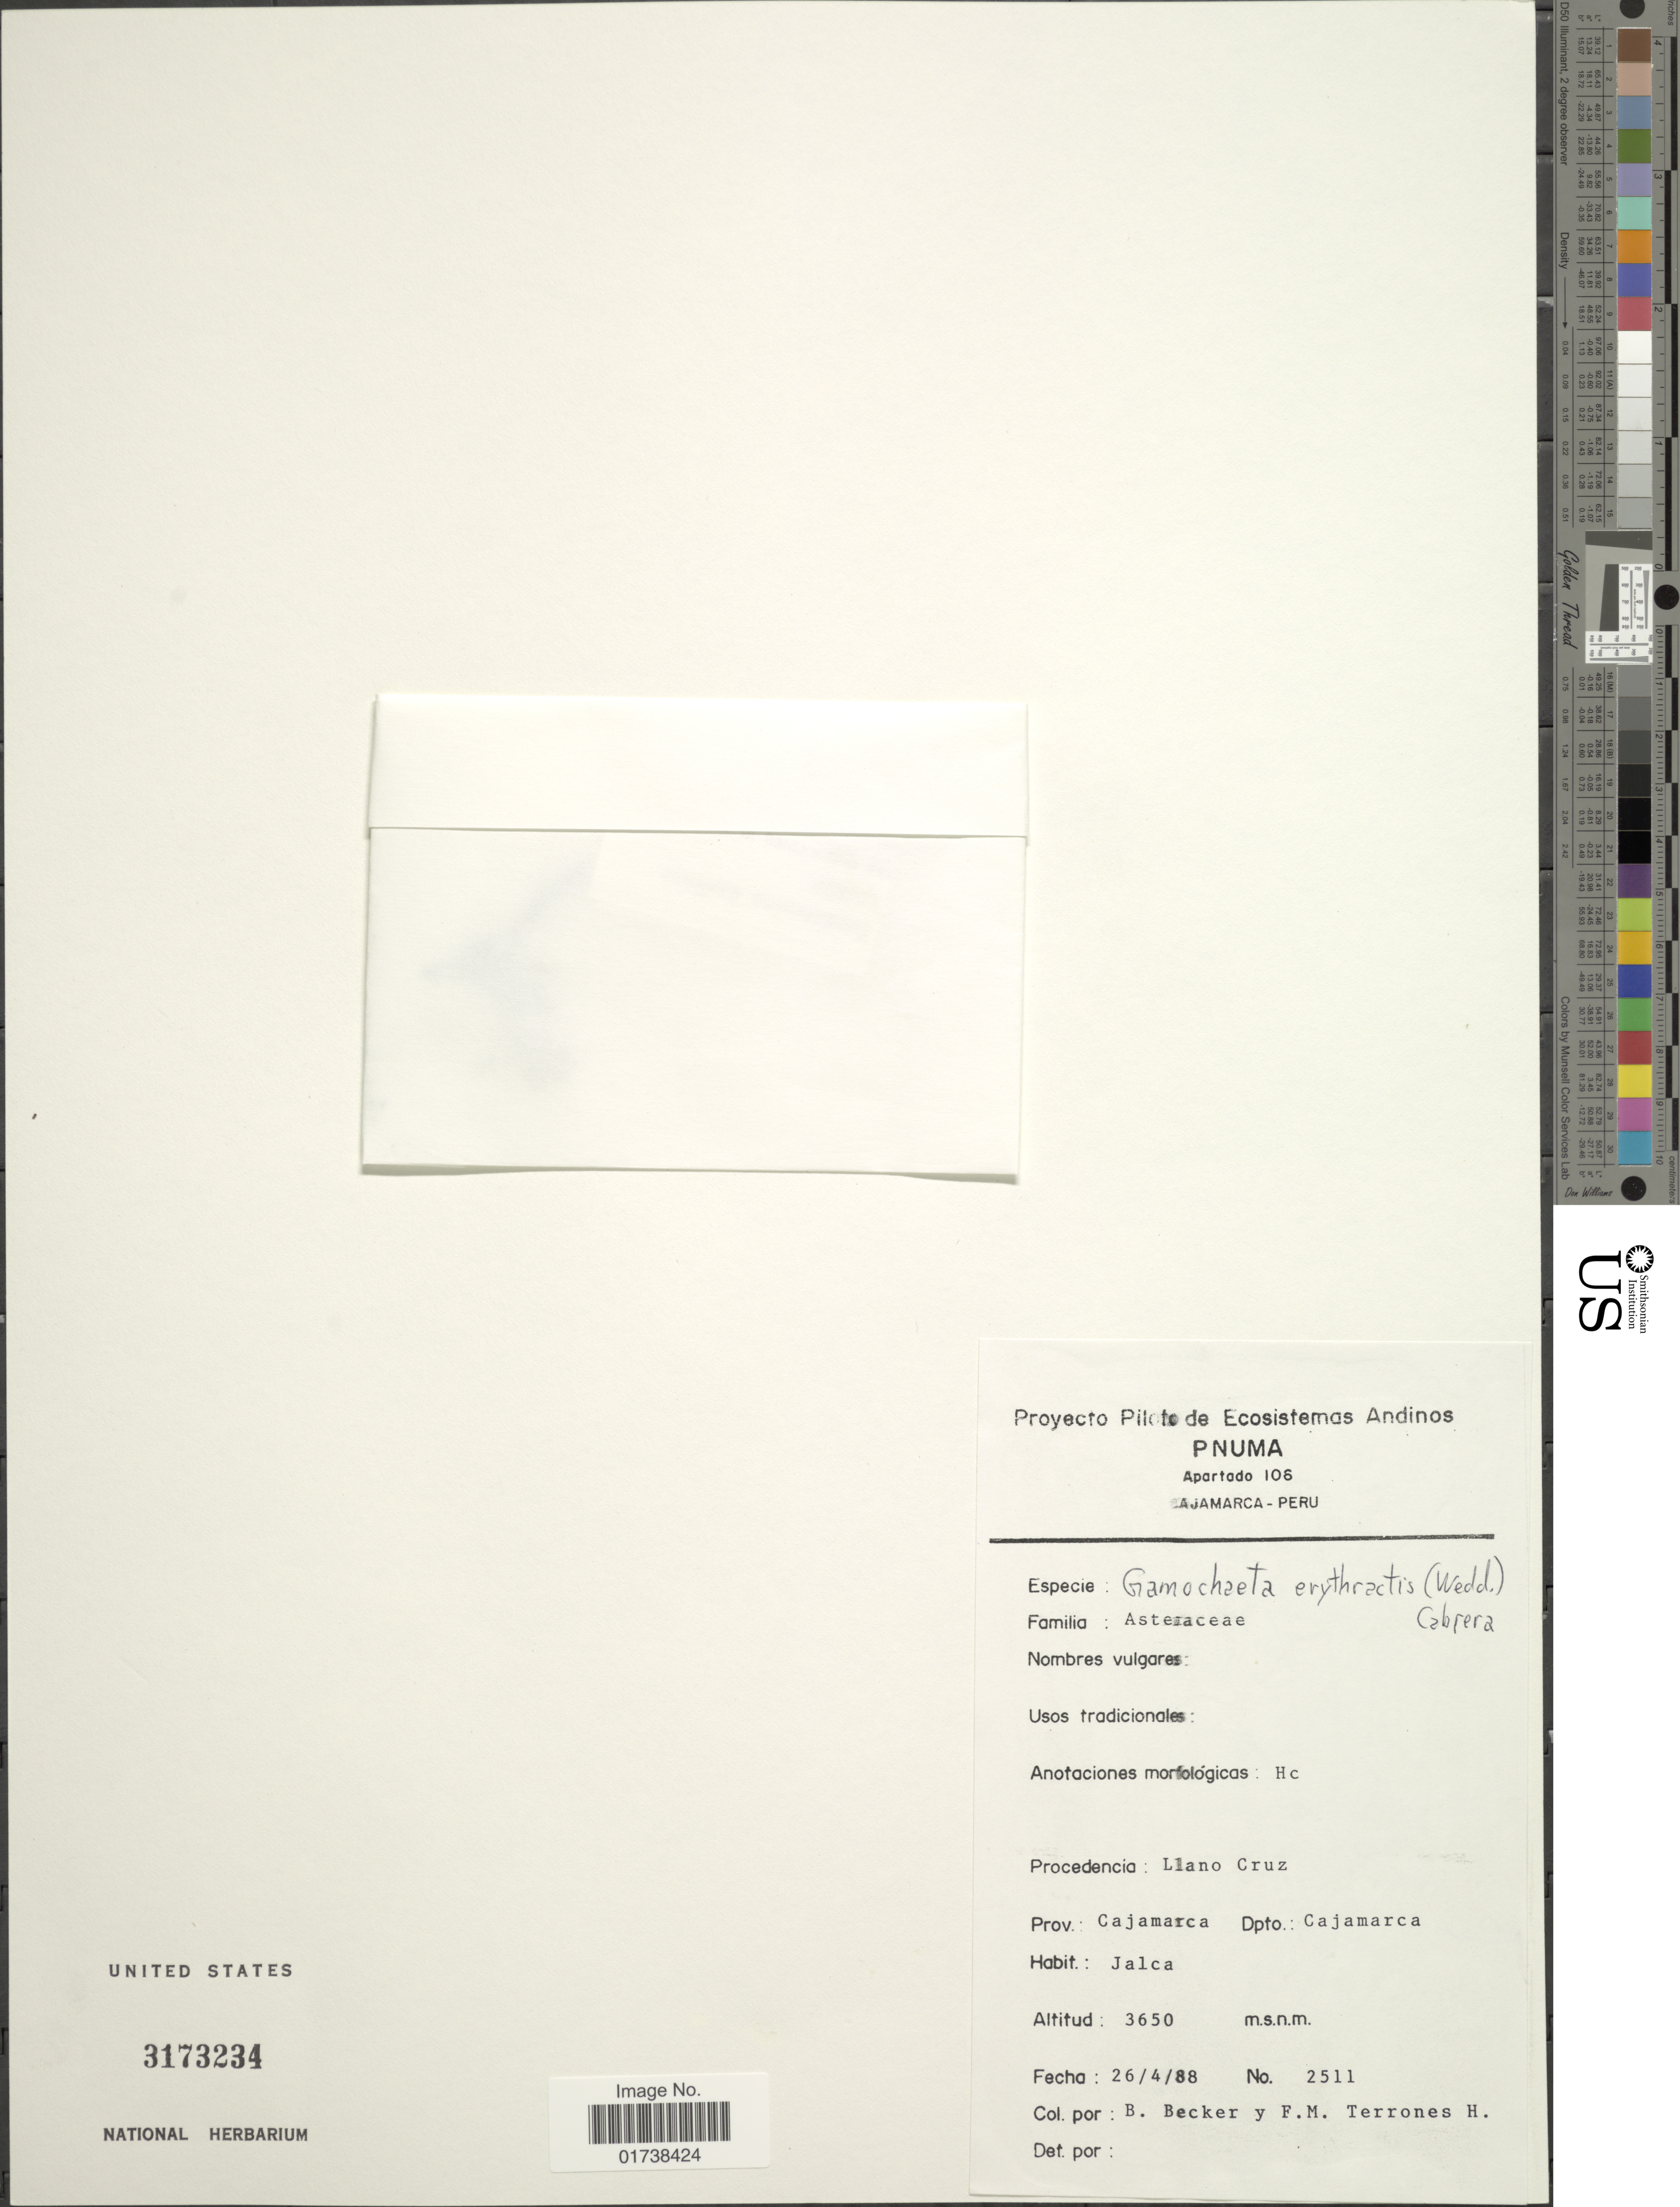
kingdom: Plantae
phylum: Tracheophyta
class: Magnoliopsida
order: Asterales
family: Asteraceae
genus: Gamochaeta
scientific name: Gamochaeta erythractis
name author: (Wedd.) Cabrera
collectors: B. Becker & F. Terrones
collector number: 2511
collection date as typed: Transcribed d/m/y: 26/4/88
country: Peru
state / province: Cajamarca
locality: Dpto. : Cajamarca, Llano Cruz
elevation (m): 3650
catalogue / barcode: US 3173234